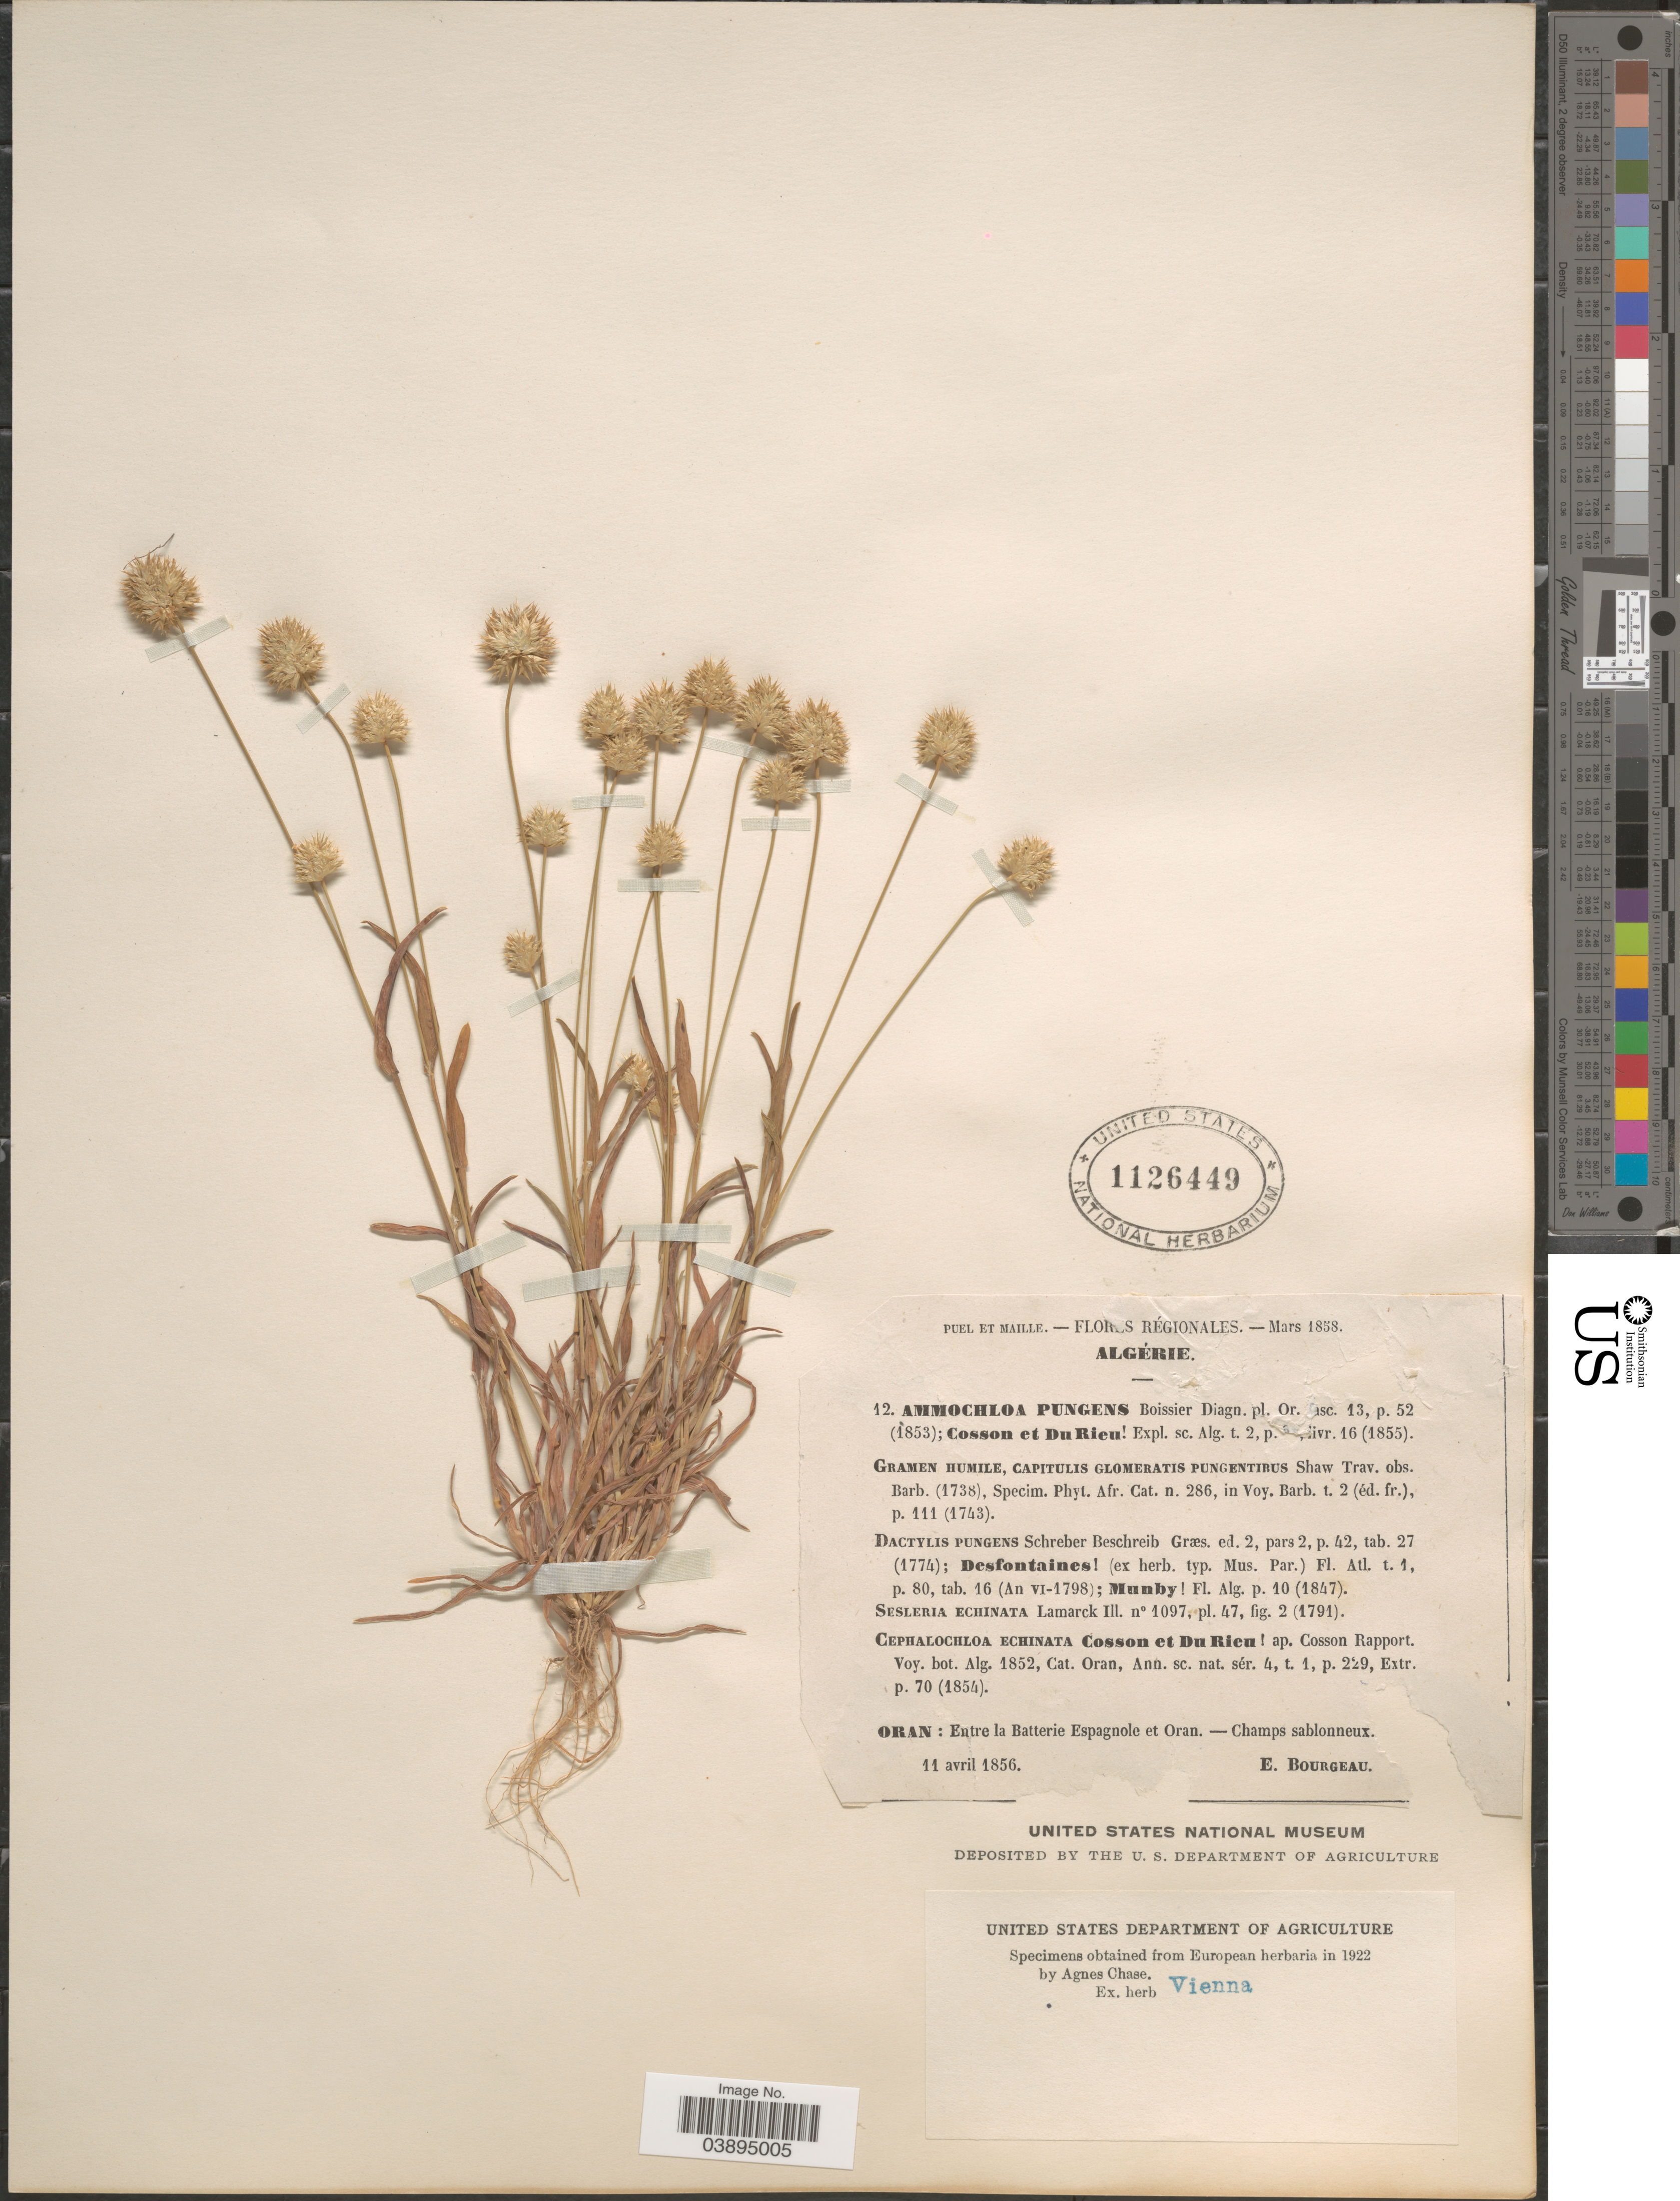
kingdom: Plantae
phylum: Tracheophyta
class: Liliopsida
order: Poales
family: Poaceae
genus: Ammochloa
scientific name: Ammochloa pungens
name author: (Schreb.) Boiss.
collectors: E. Bourgeau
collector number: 12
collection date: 1956-04-11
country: Algeria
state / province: Oran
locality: Régionales. Entre la Batterie Espagnole et Oran. - Champs sablonneux.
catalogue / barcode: US 1126449